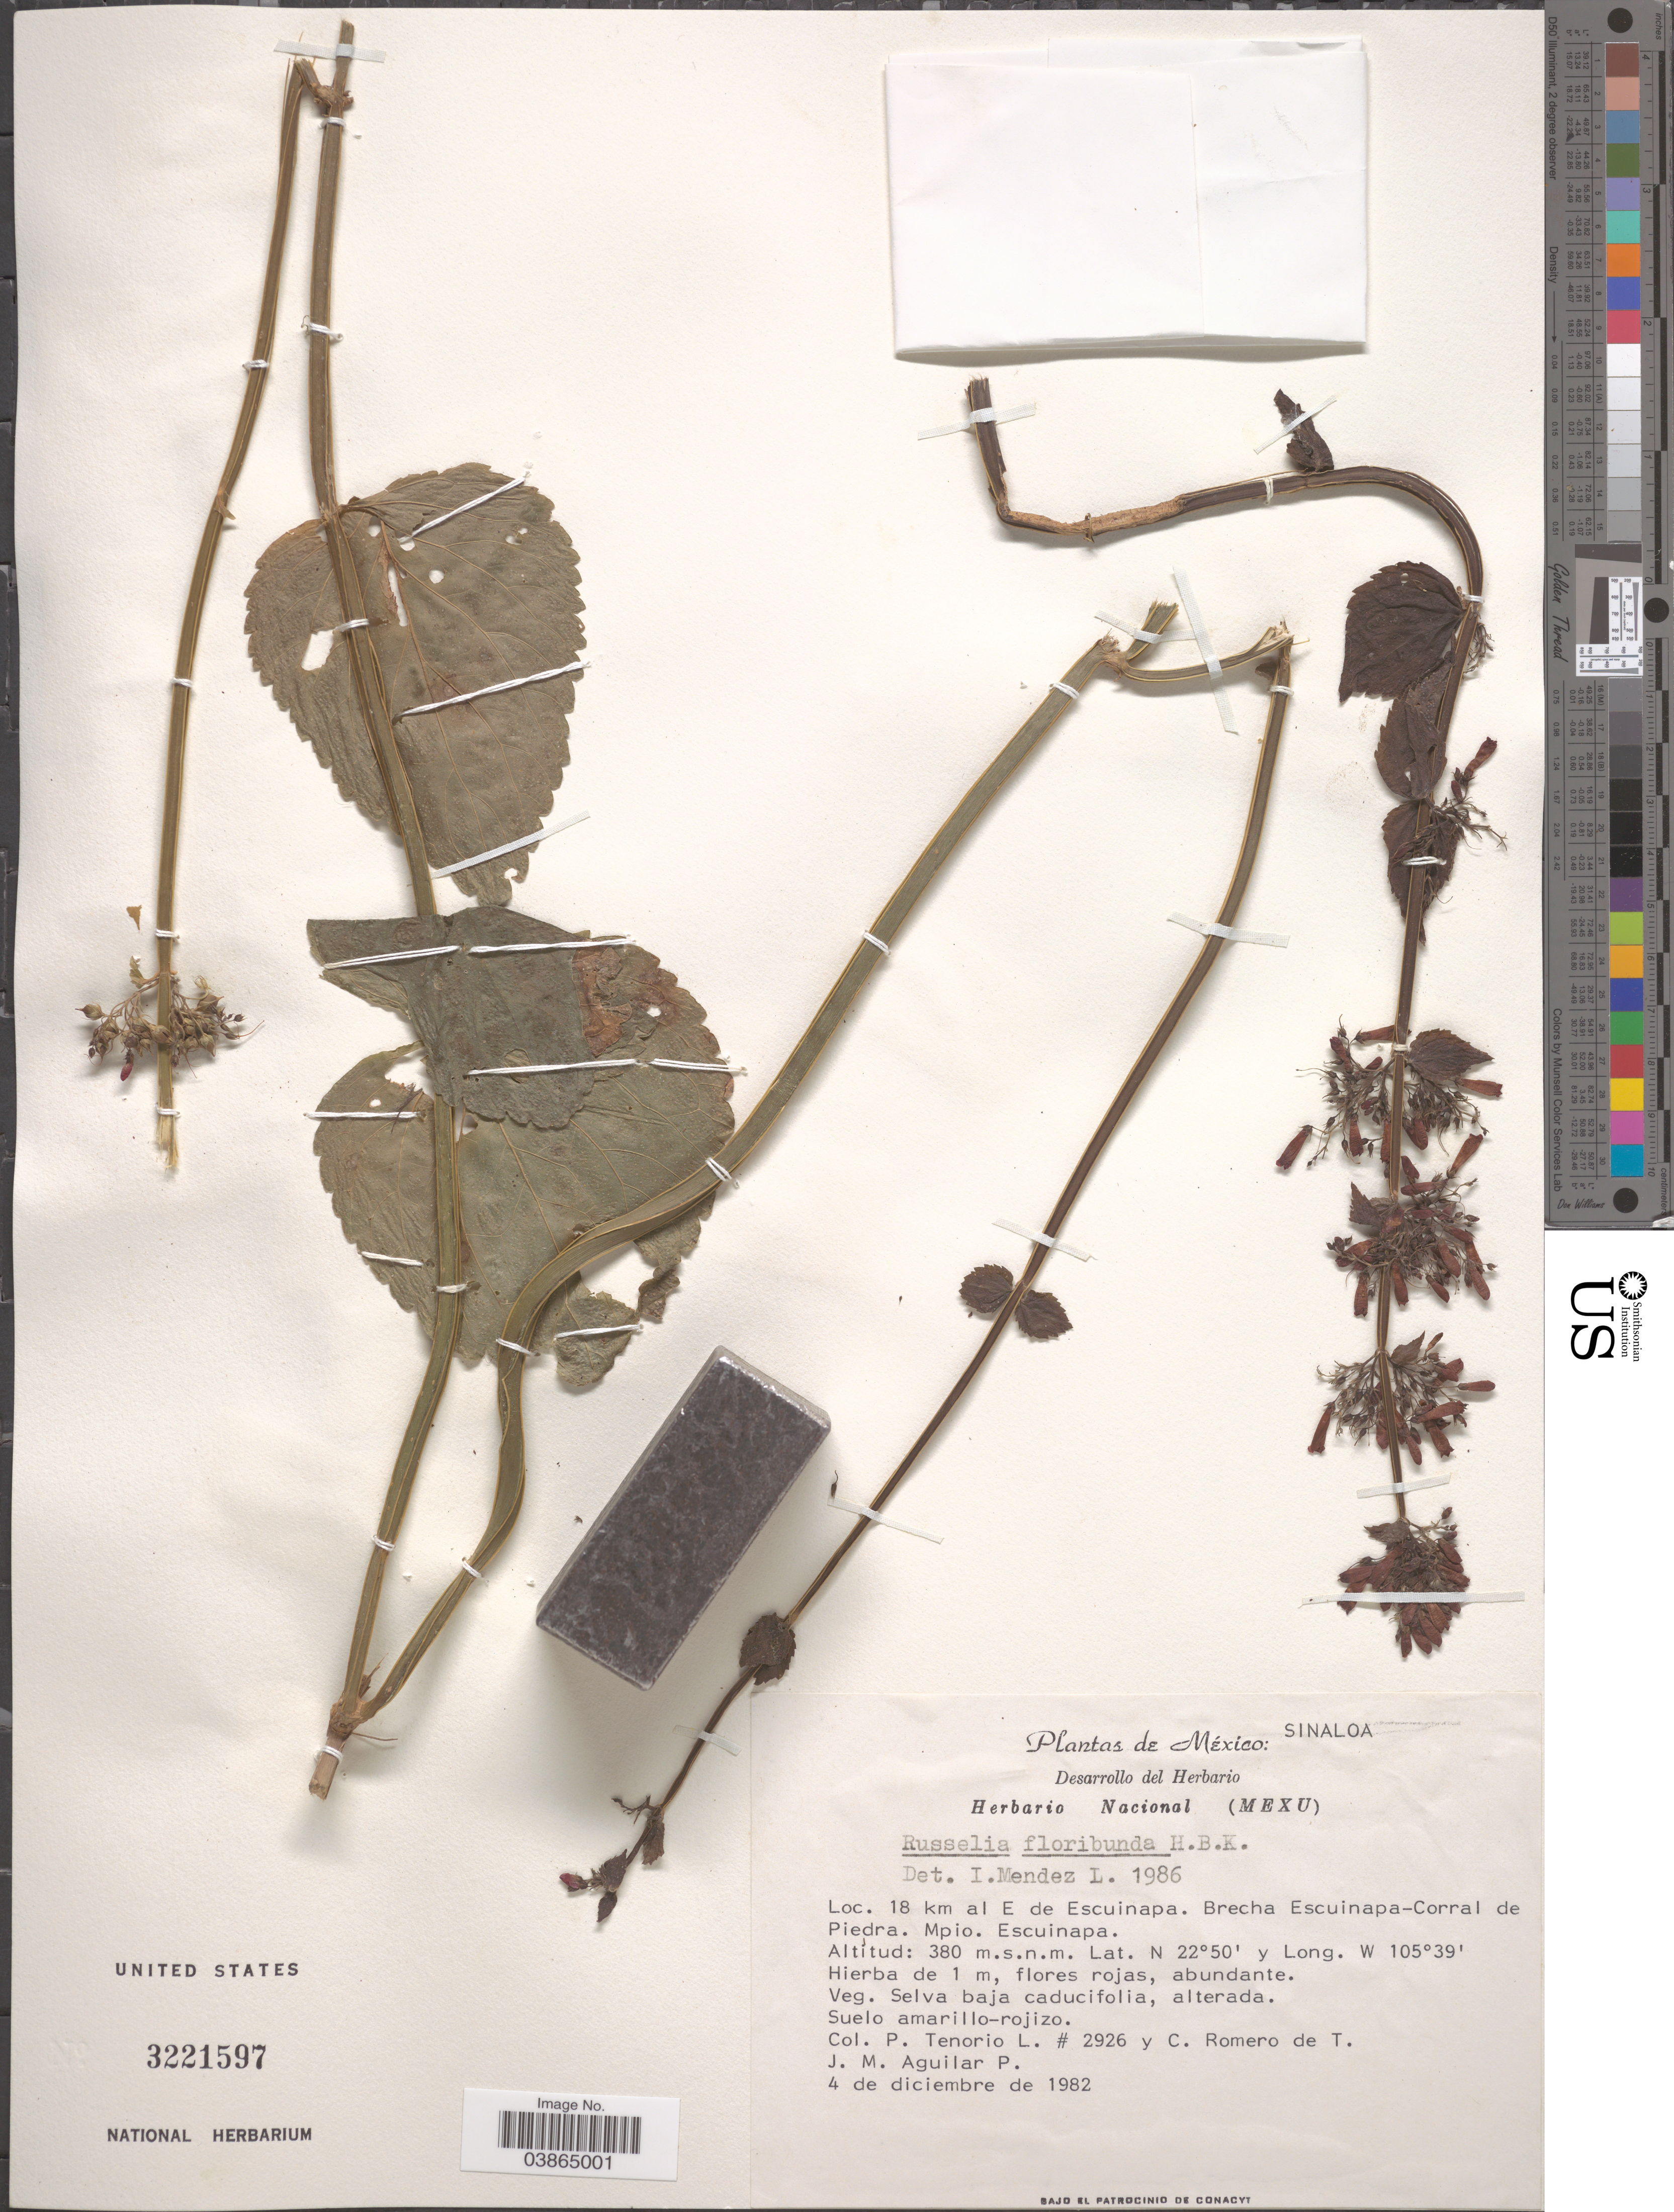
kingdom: Plantae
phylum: Tracheophyta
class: Magnoliopsida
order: Lamiales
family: Plantaginaceae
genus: Russelia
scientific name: Russelia sarmentosa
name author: Jacq.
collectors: P. Tenorio L., C. Romero de T. & Aguilar P., J. M.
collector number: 2926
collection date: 1982-12-01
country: Mexico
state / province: Sinaloa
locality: Loc. 18 km al E de Escuinapa. Brecha Escuinapa-Corral de Piedra. Mpio. Escuinapa.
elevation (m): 380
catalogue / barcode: US 3221597